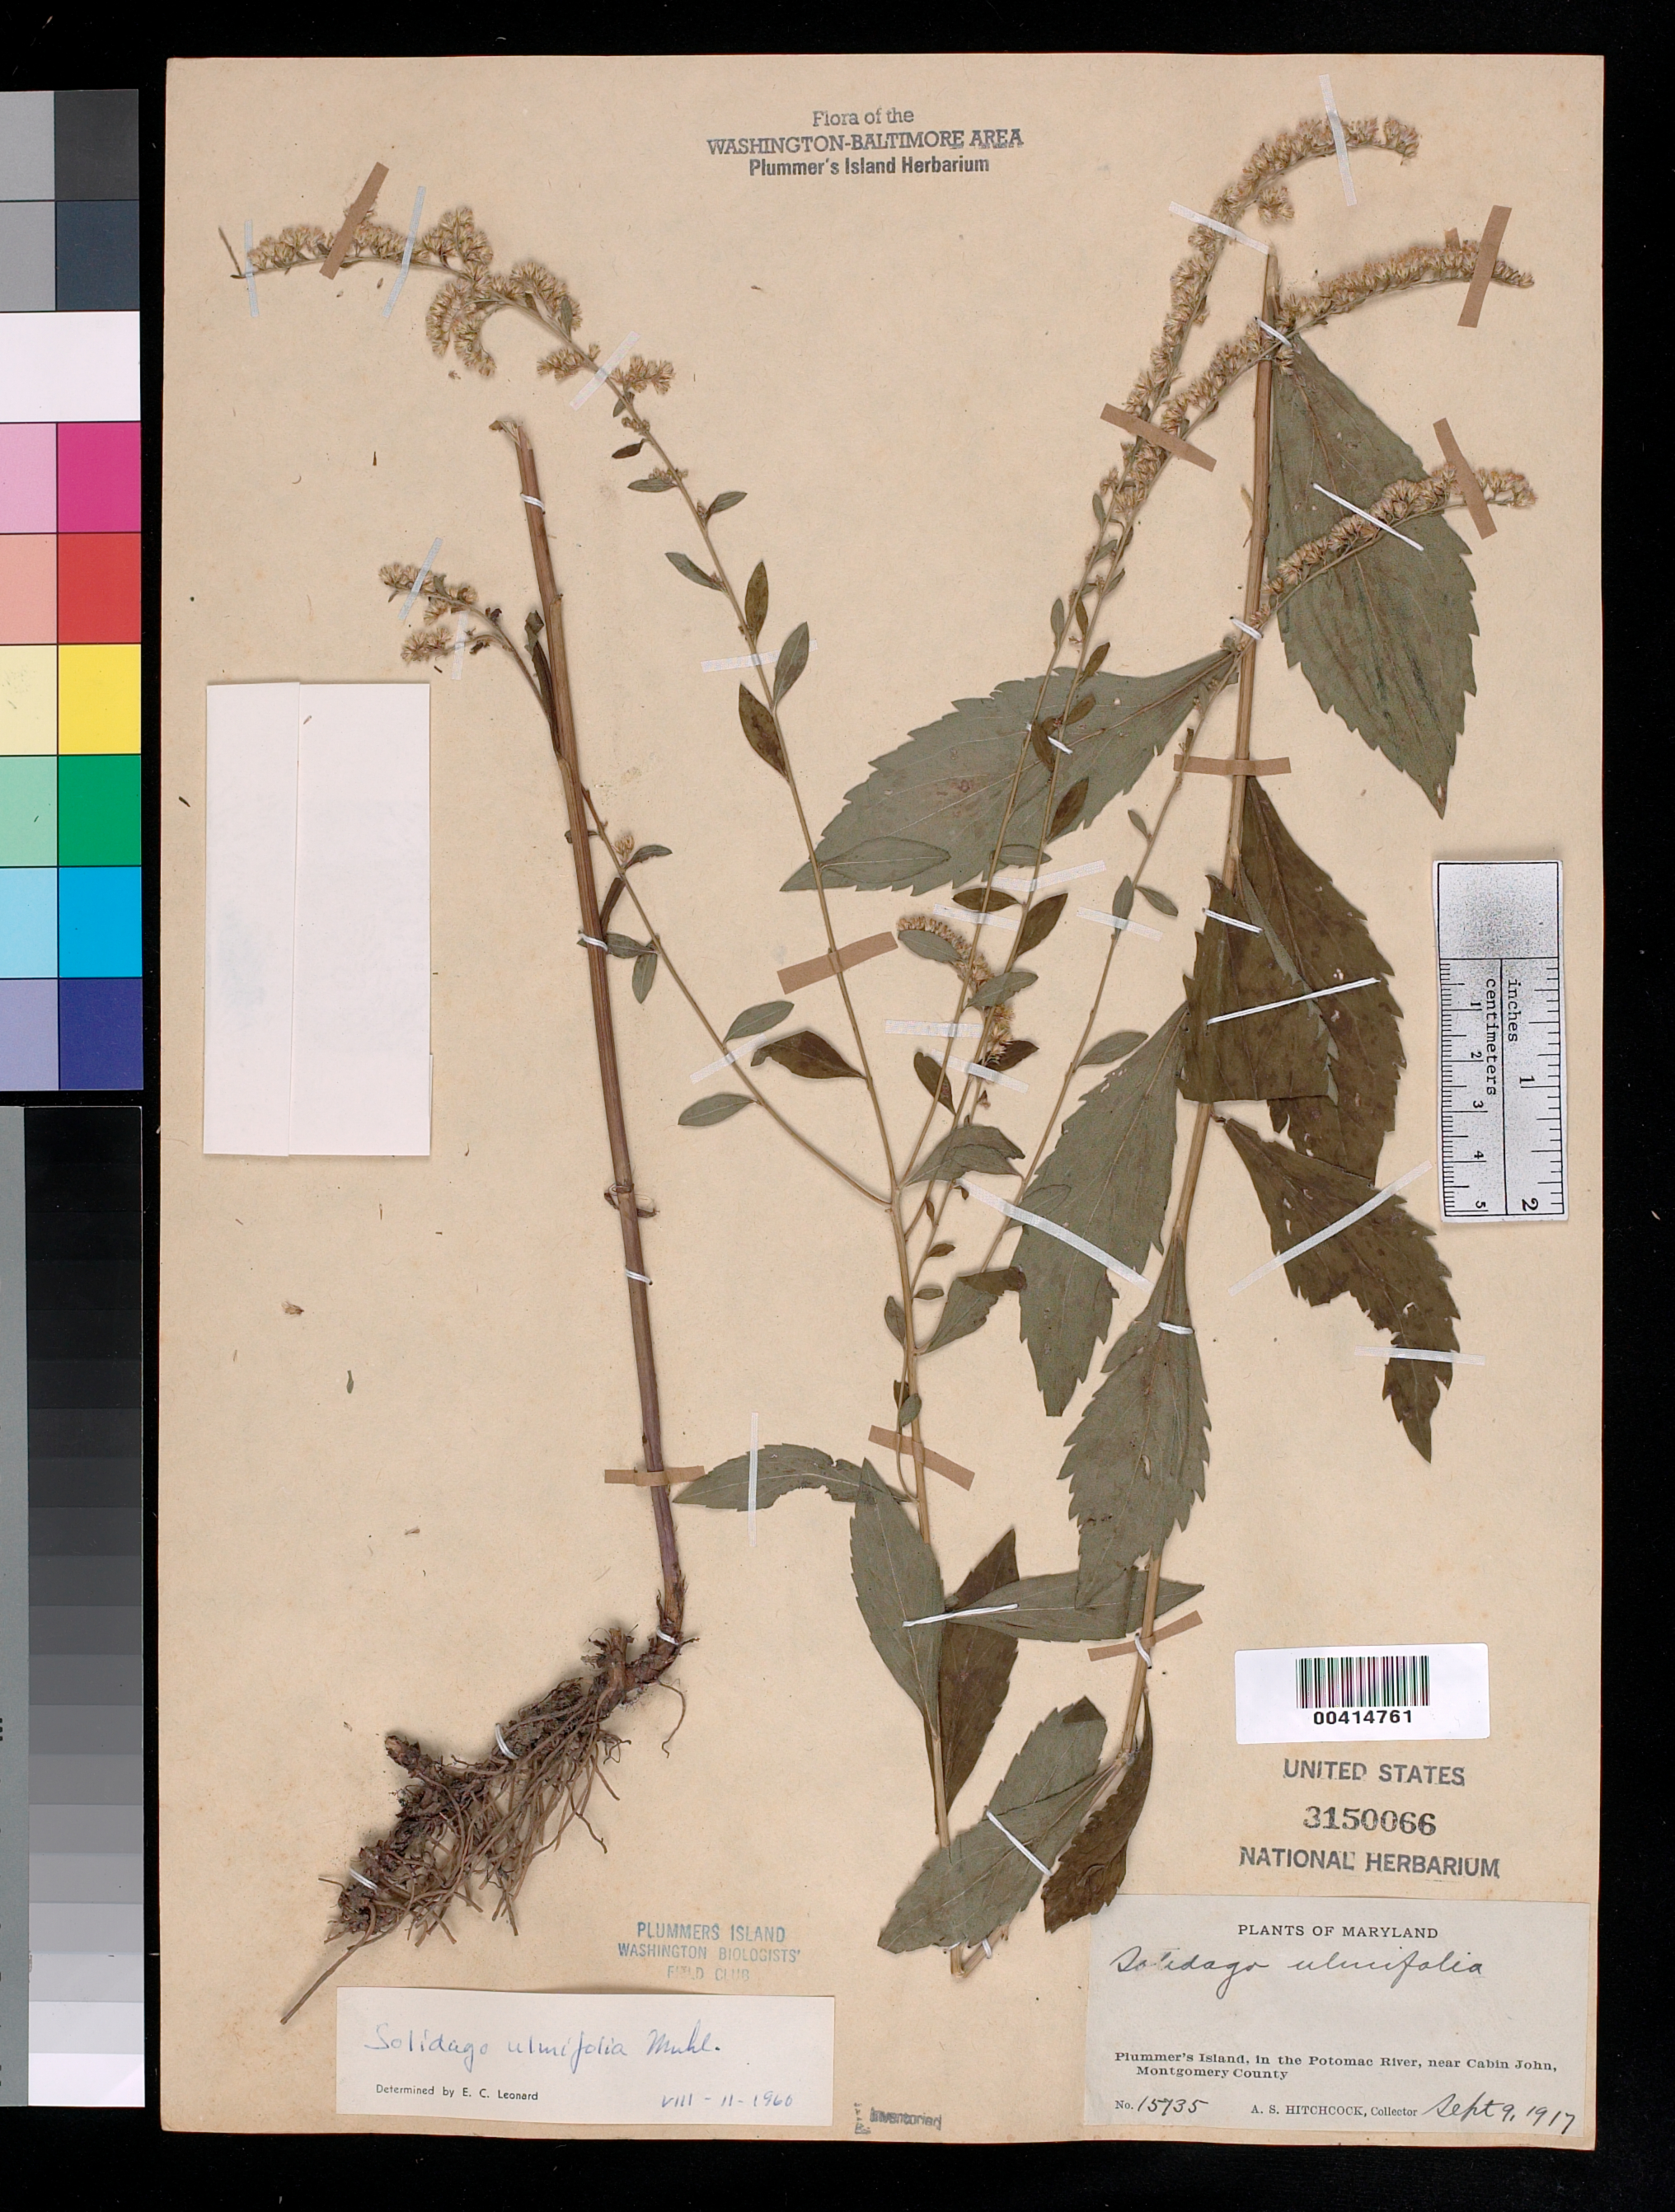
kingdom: Plantae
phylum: Tracheophyta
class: Magnoliopsida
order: Asterales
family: Asteraceae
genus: Solidago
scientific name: Solidago ulmifolia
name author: Muhl. ex Willd.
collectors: A. S. Hitchcock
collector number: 15735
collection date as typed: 09 Sep 1917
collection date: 1917-09-09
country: United States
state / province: Maryland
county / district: Montgomery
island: Plummers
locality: Plummer's Island C. & O. Canal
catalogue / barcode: US 3150066